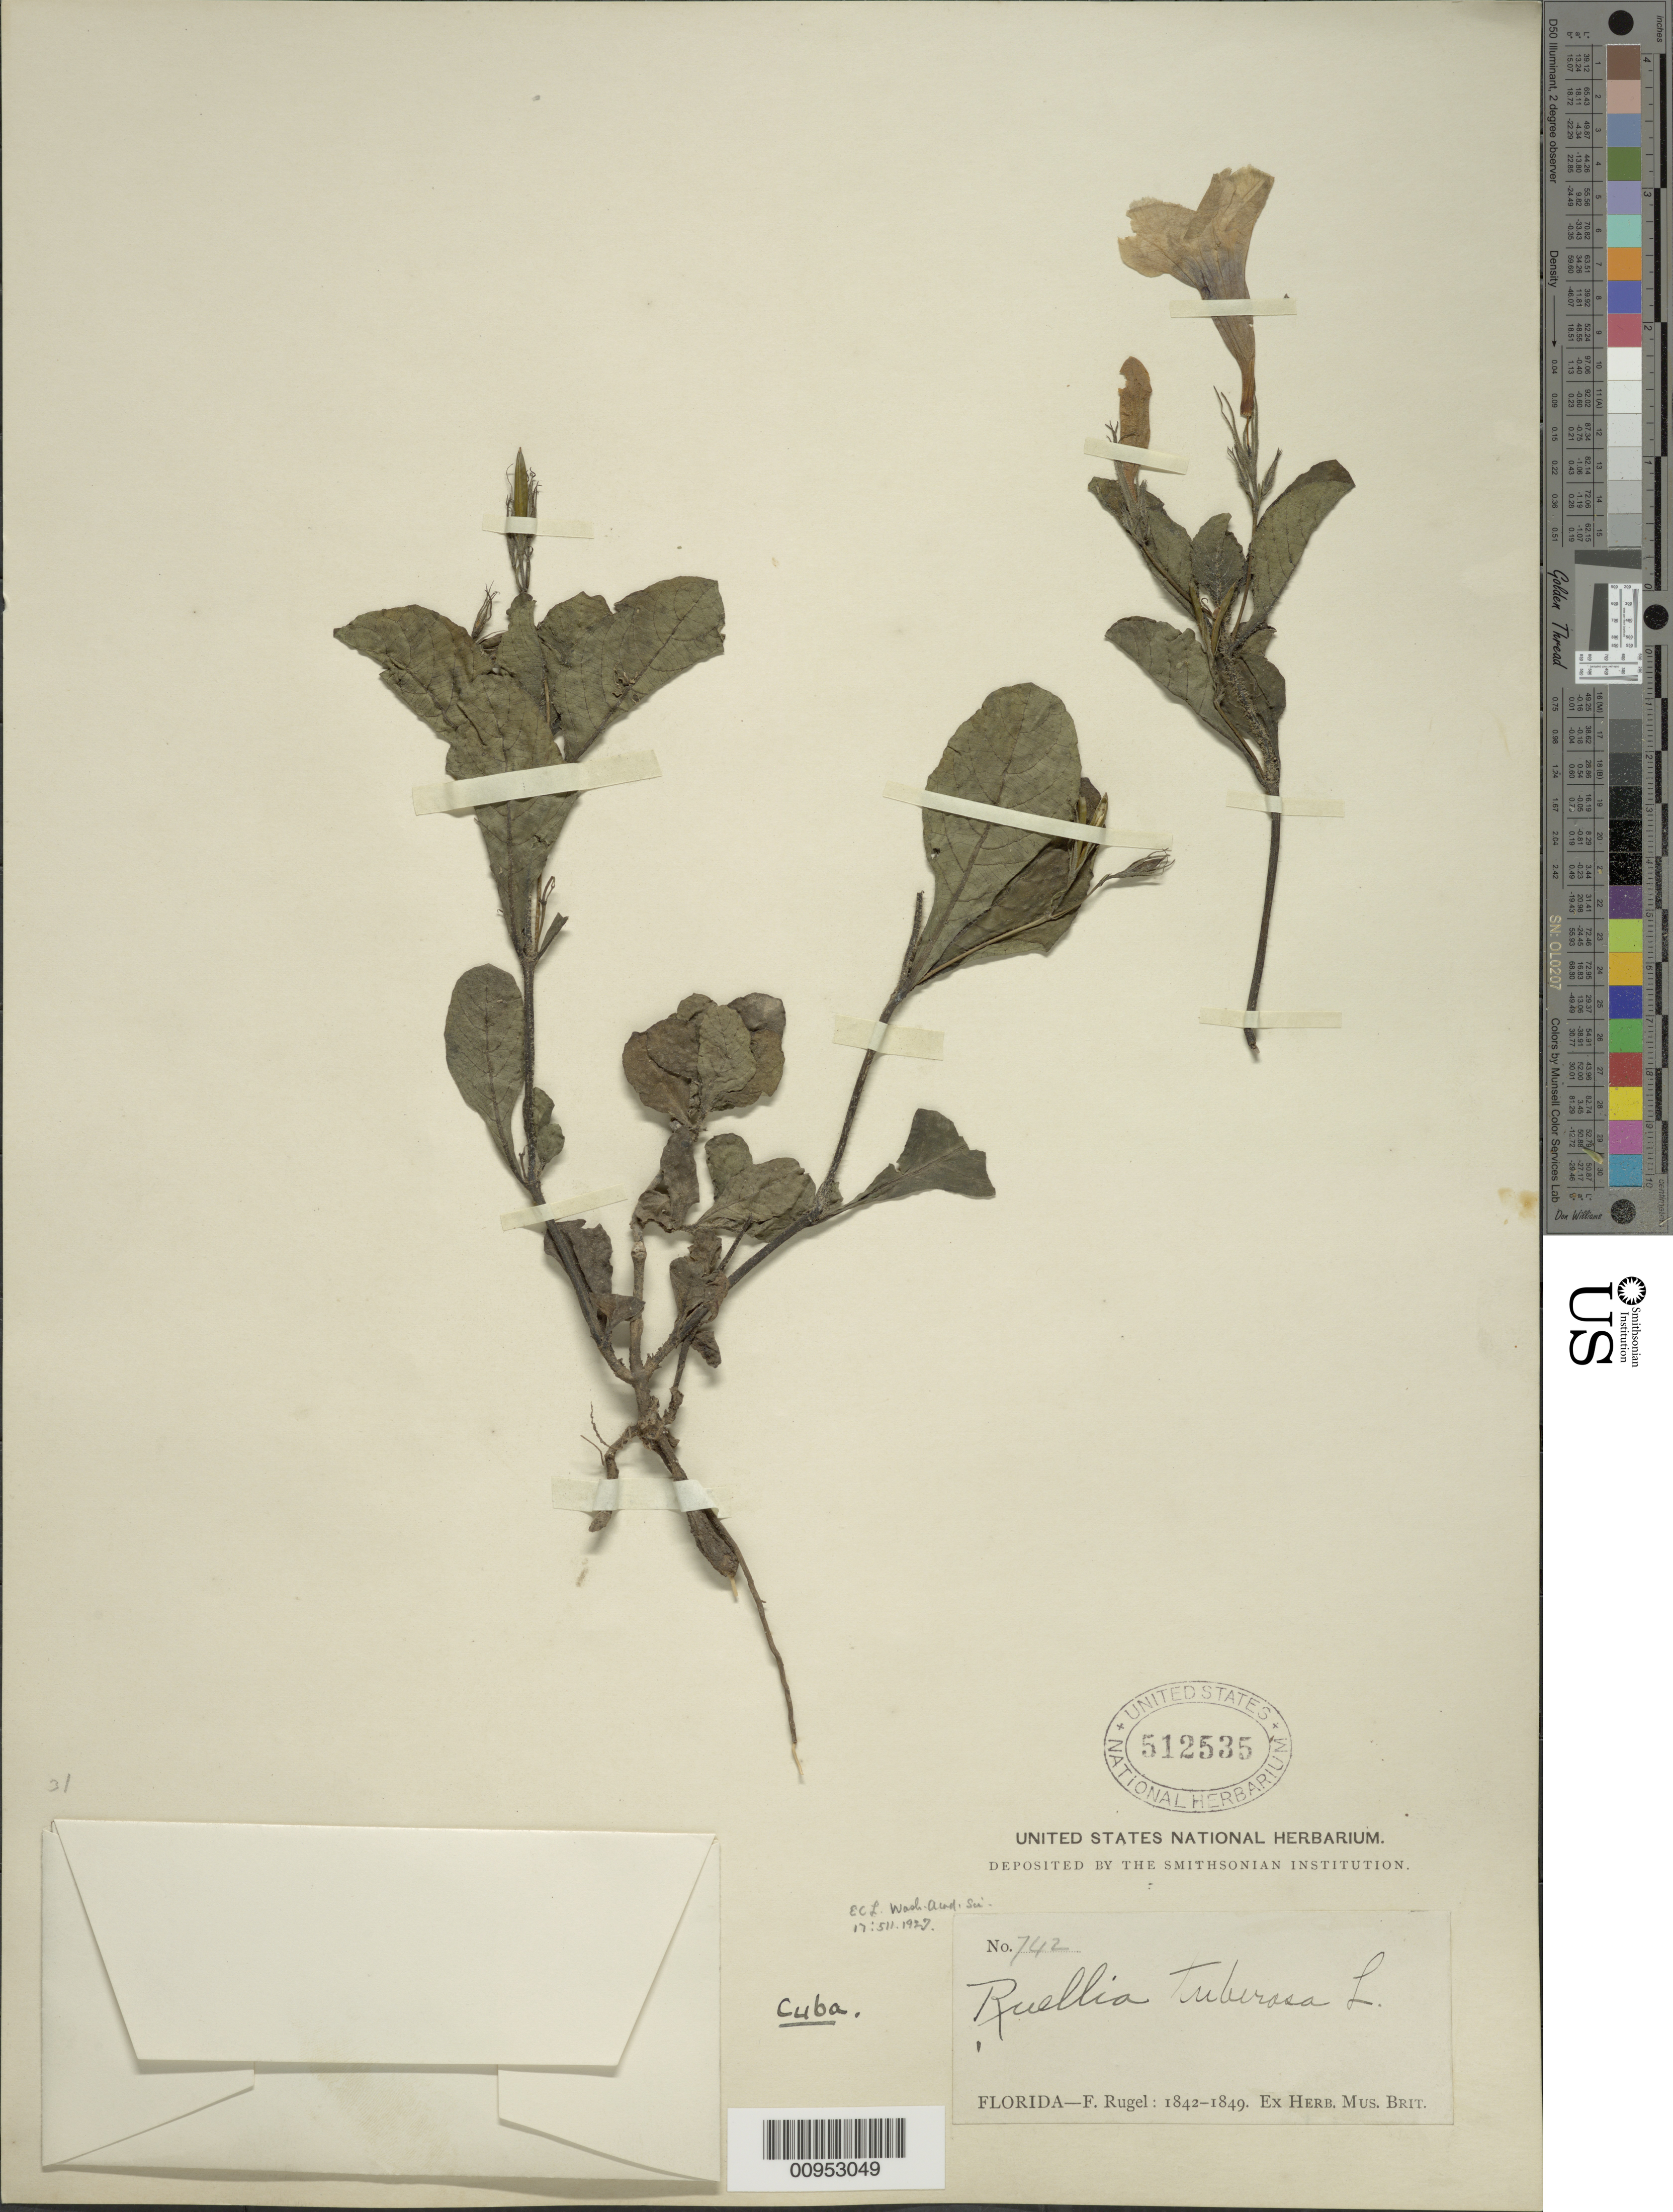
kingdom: Plantae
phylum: Tracheophyta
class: Magnoliopsida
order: Lamiales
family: Acanthaceae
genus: Ruellia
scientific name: Ruellia tuberosa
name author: L.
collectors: F. Rugel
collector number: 742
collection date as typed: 1842 to -- --- 1849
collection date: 1842/1849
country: Cuba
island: Cuba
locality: Florida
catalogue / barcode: US 512535